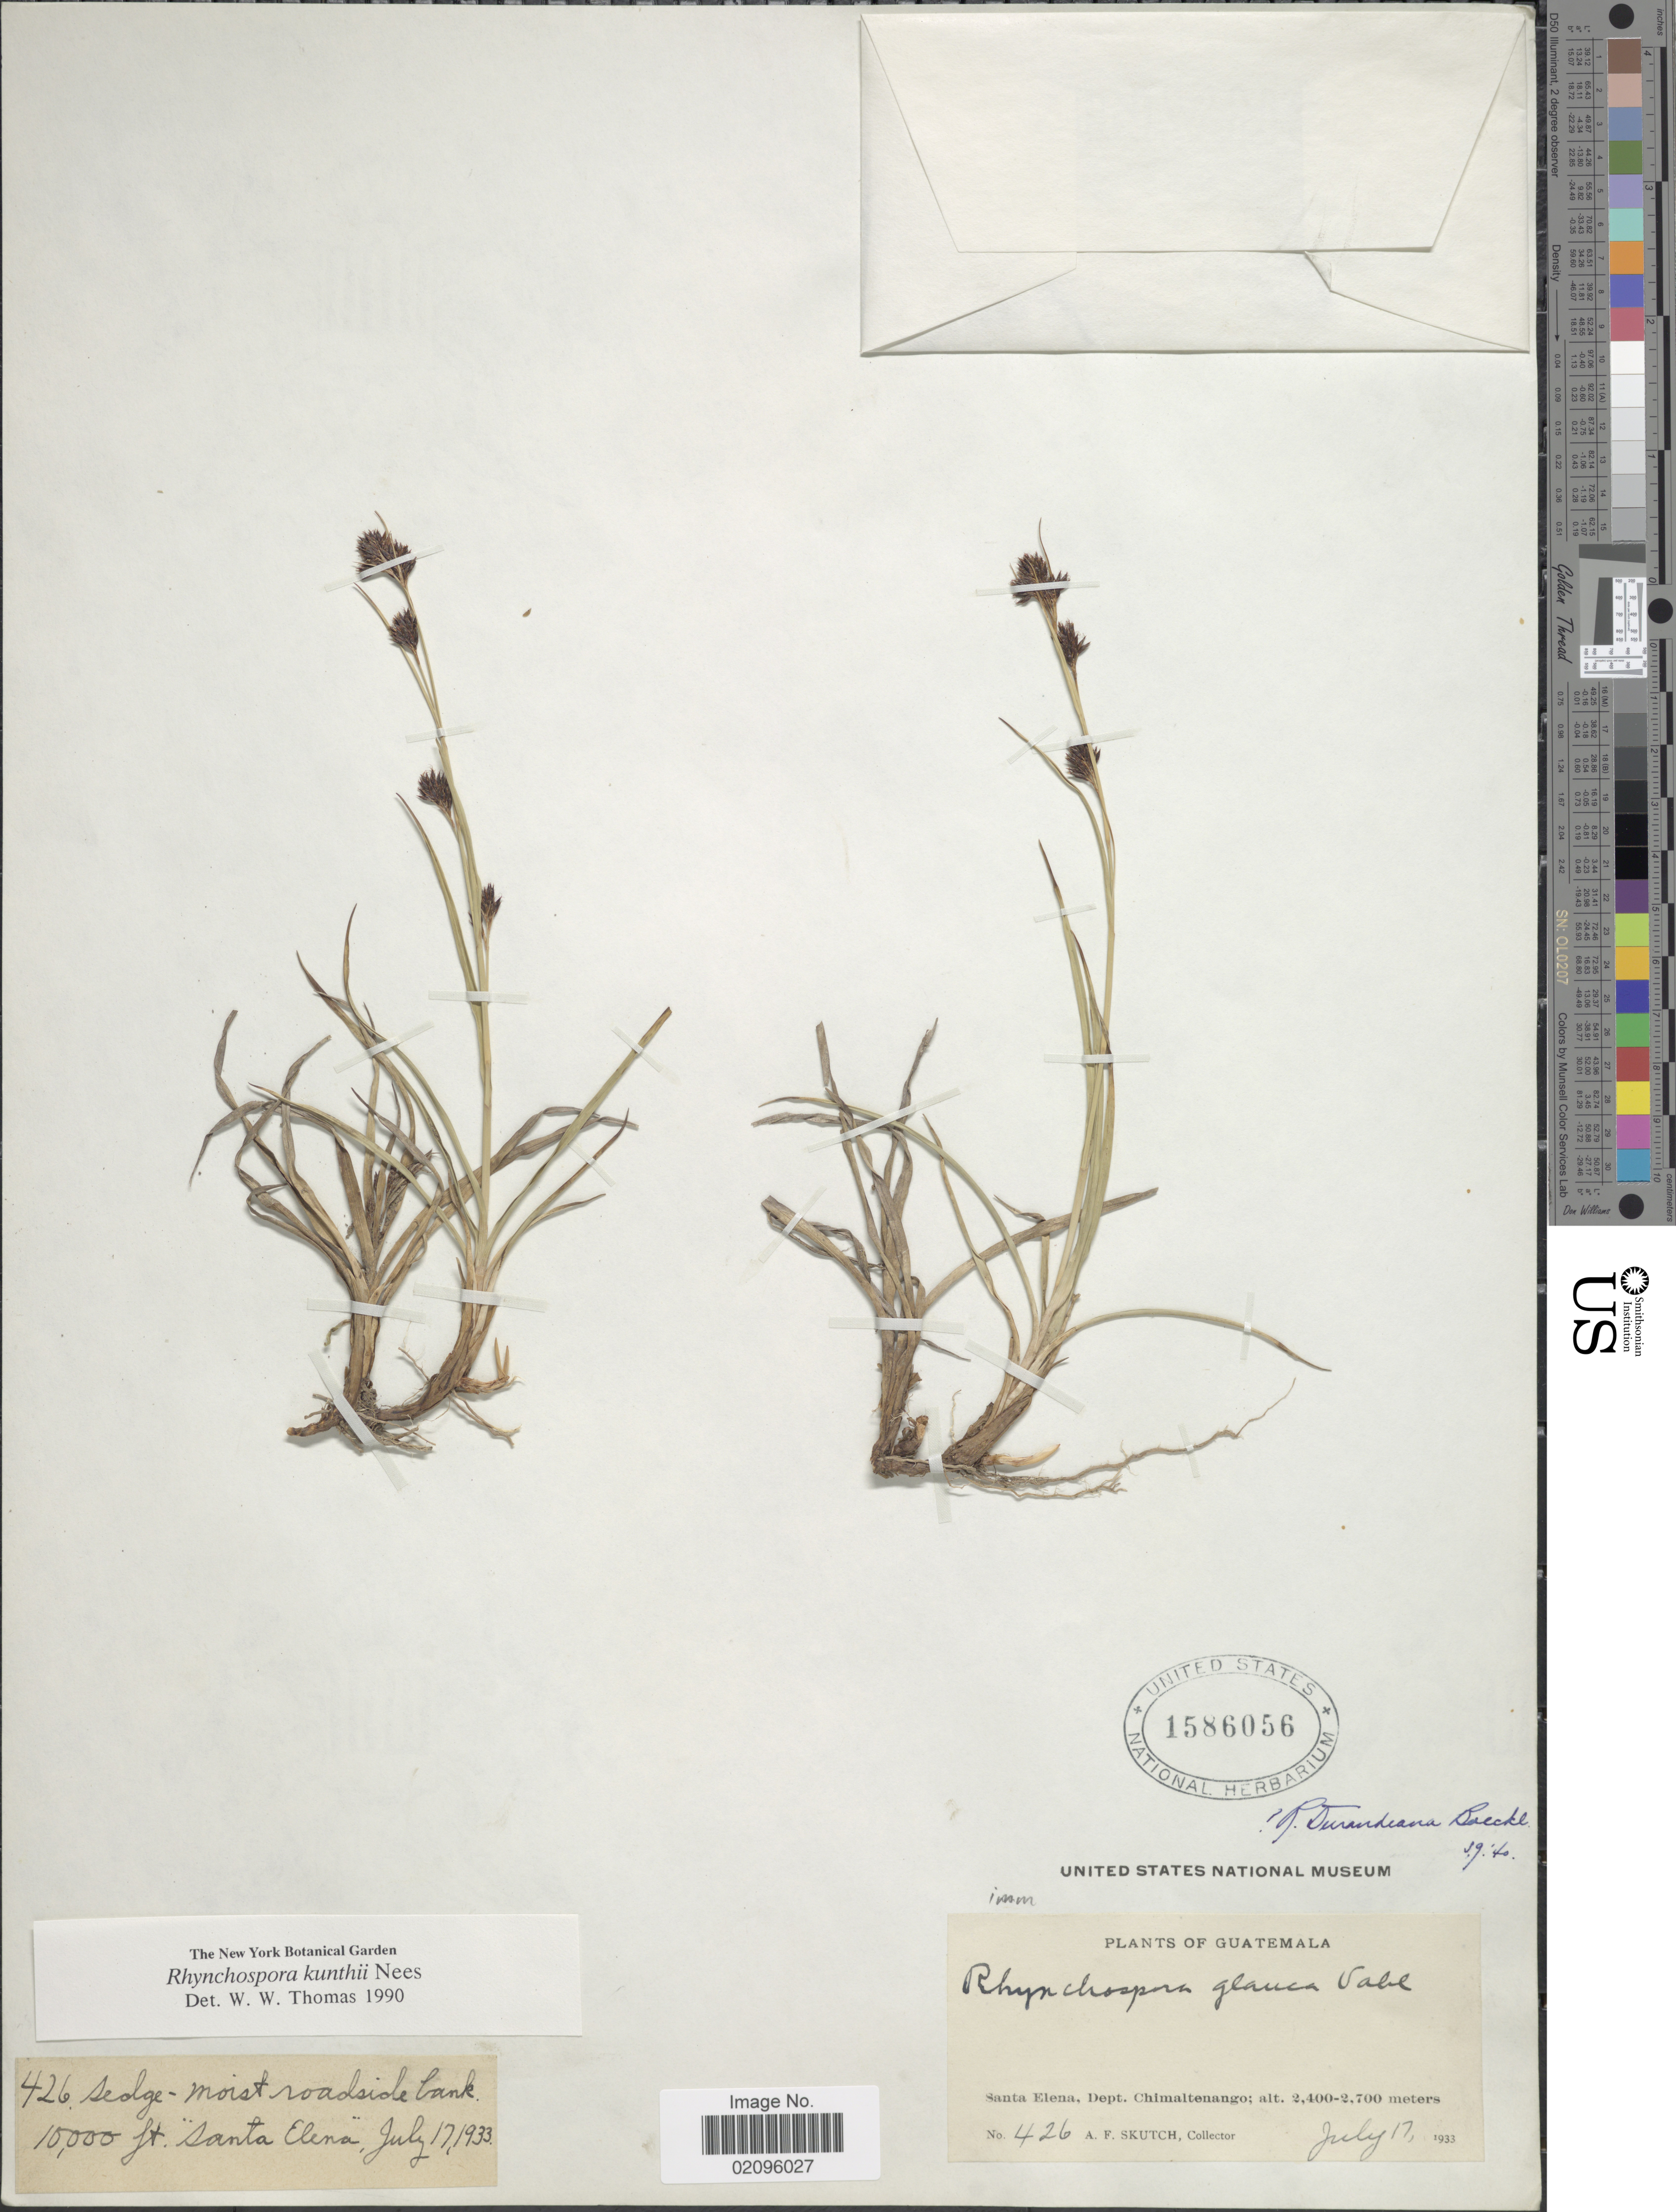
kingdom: Plantae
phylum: Tracheophyta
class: Liliopsida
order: Poales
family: Cyperaceae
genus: Rhynchospora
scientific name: Rhynchospora kunthii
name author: Nees ex Kunth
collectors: A. F. Skutch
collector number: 426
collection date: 1933-07-17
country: Guatemala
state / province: Chimaltenango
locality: Santa Elena, sedge-moist roadside bank.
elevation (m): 3048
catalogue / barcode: US 1586056